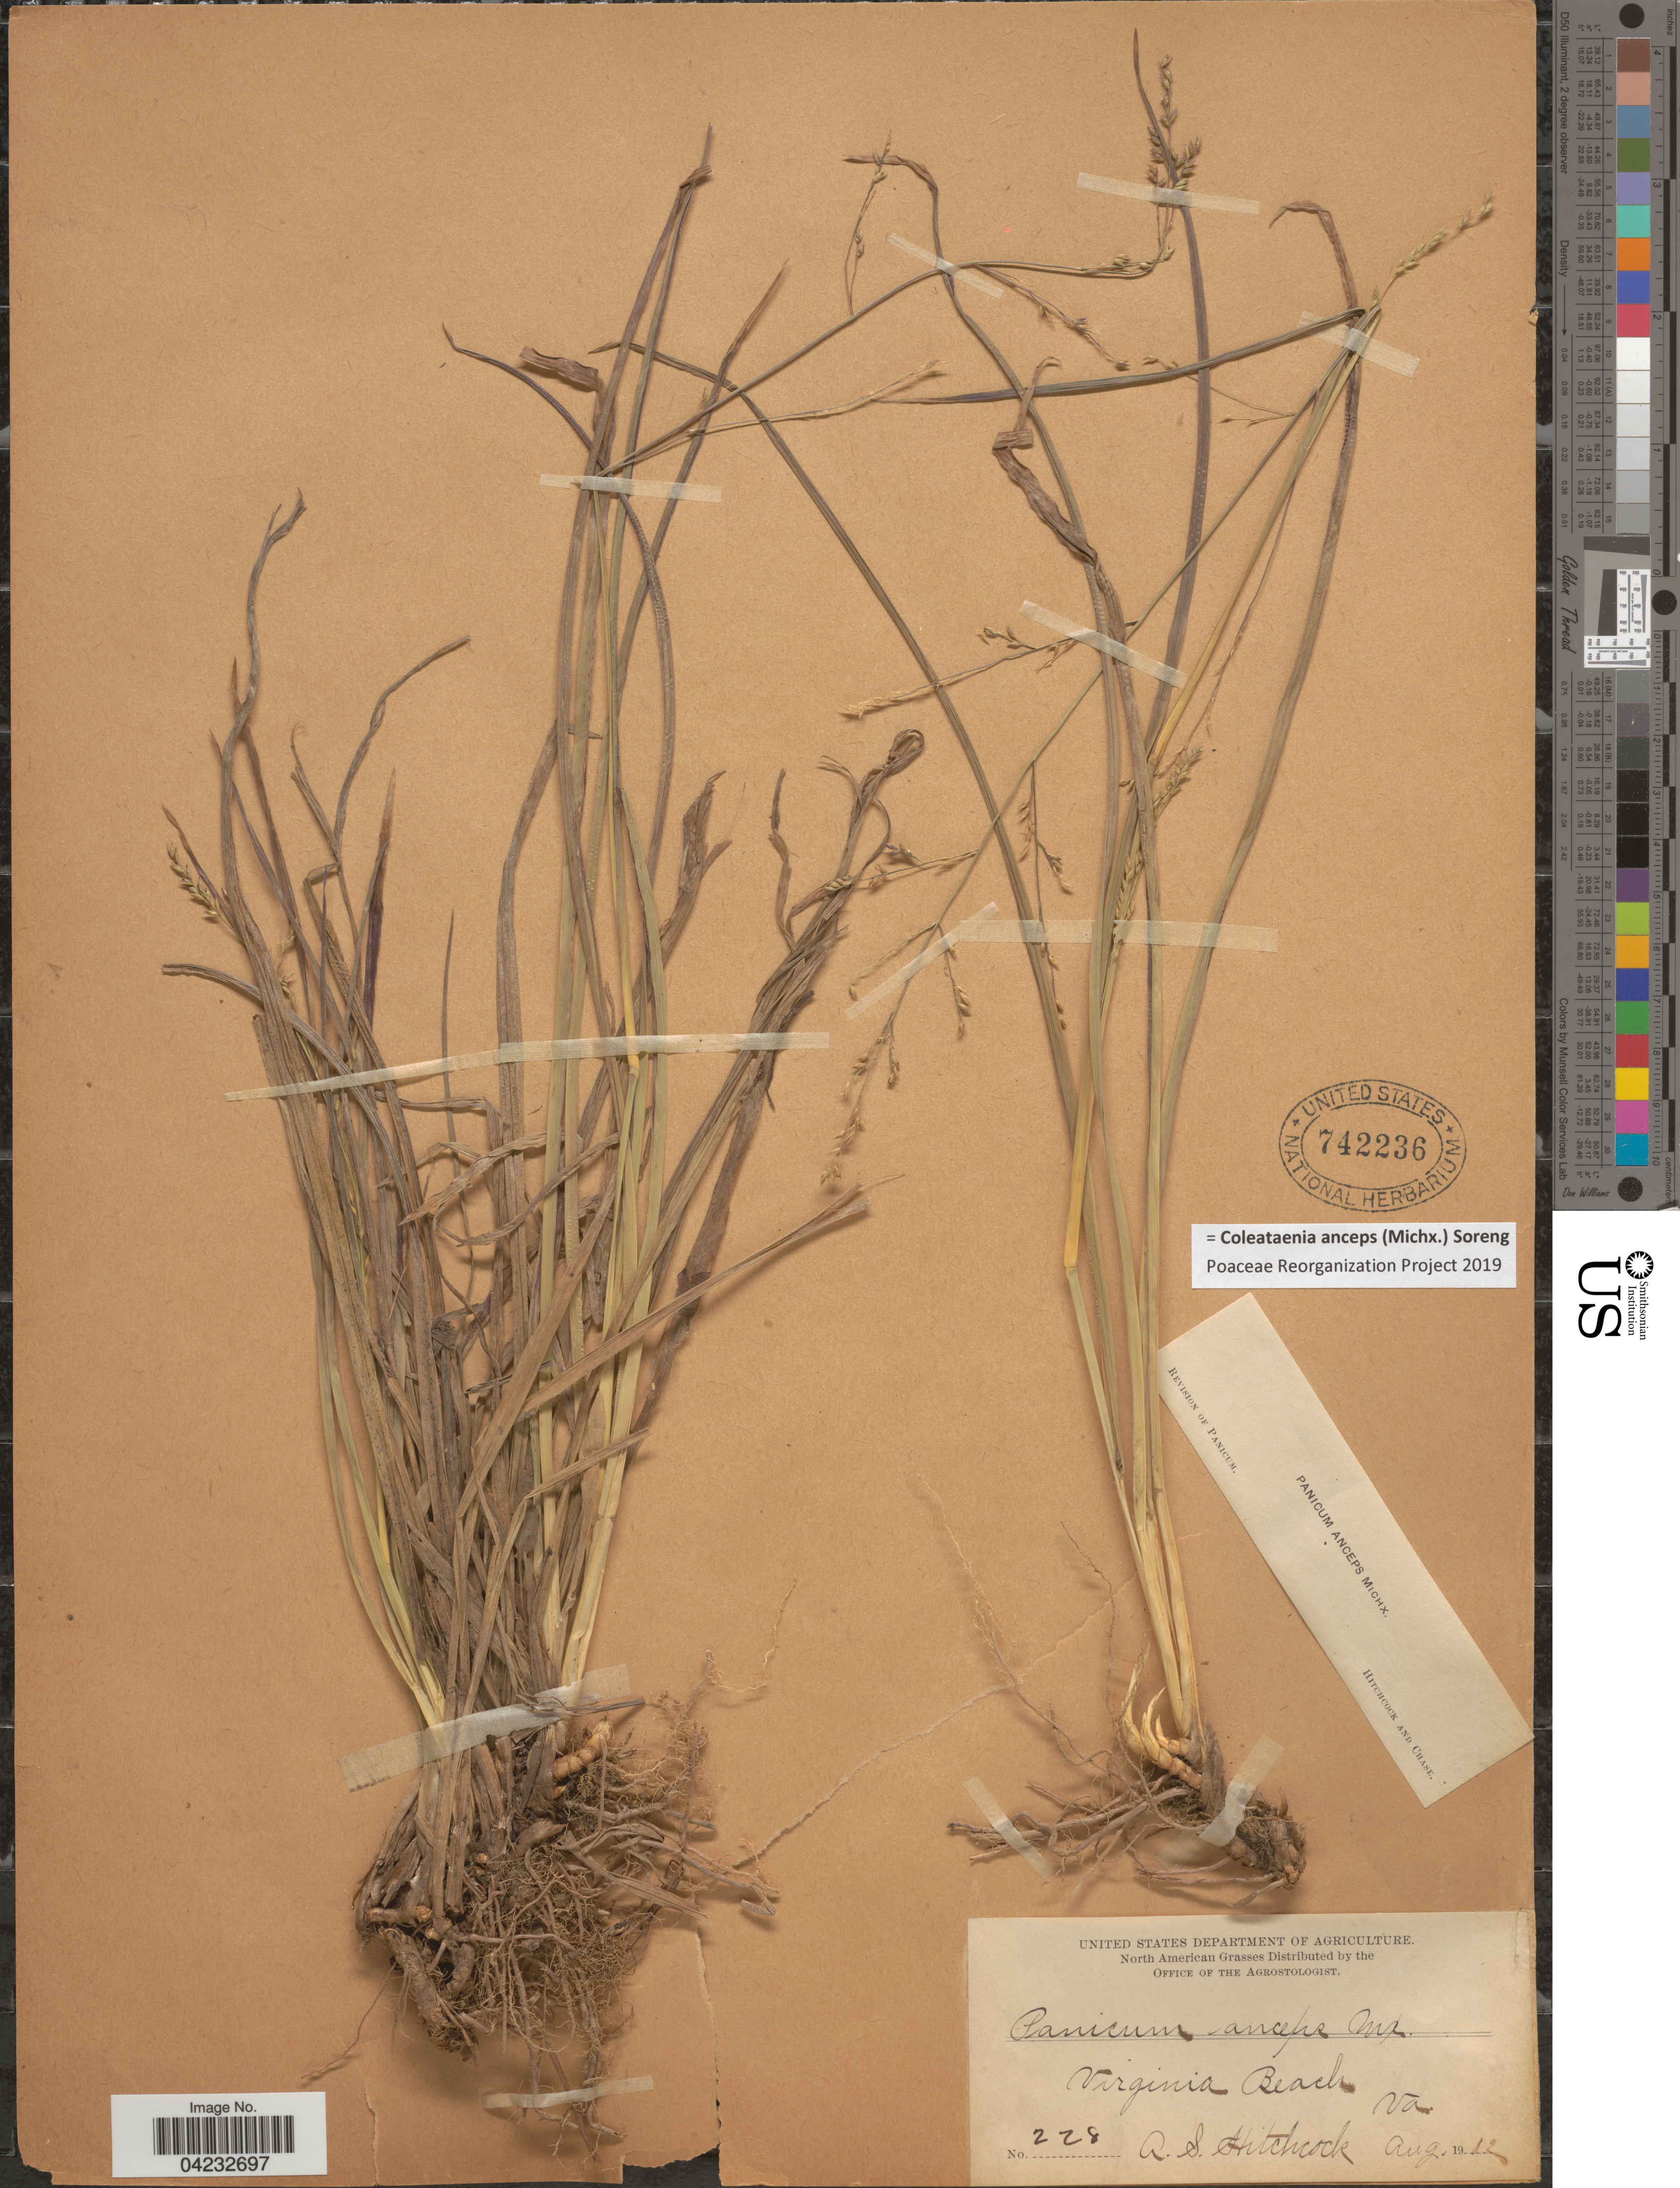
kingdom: Plantae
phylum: Tracheophyta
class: Liliopsida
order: Poales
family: Poaceae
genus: Coleataenia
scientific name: Coleataenia anceps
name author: (Michx.) Soreng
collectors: A. S. Hitchcock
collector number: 228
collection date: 1902-08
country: United States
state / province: Virginia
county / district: City of Virginia Beach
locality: Virginia Beach.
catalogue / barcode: US 742236